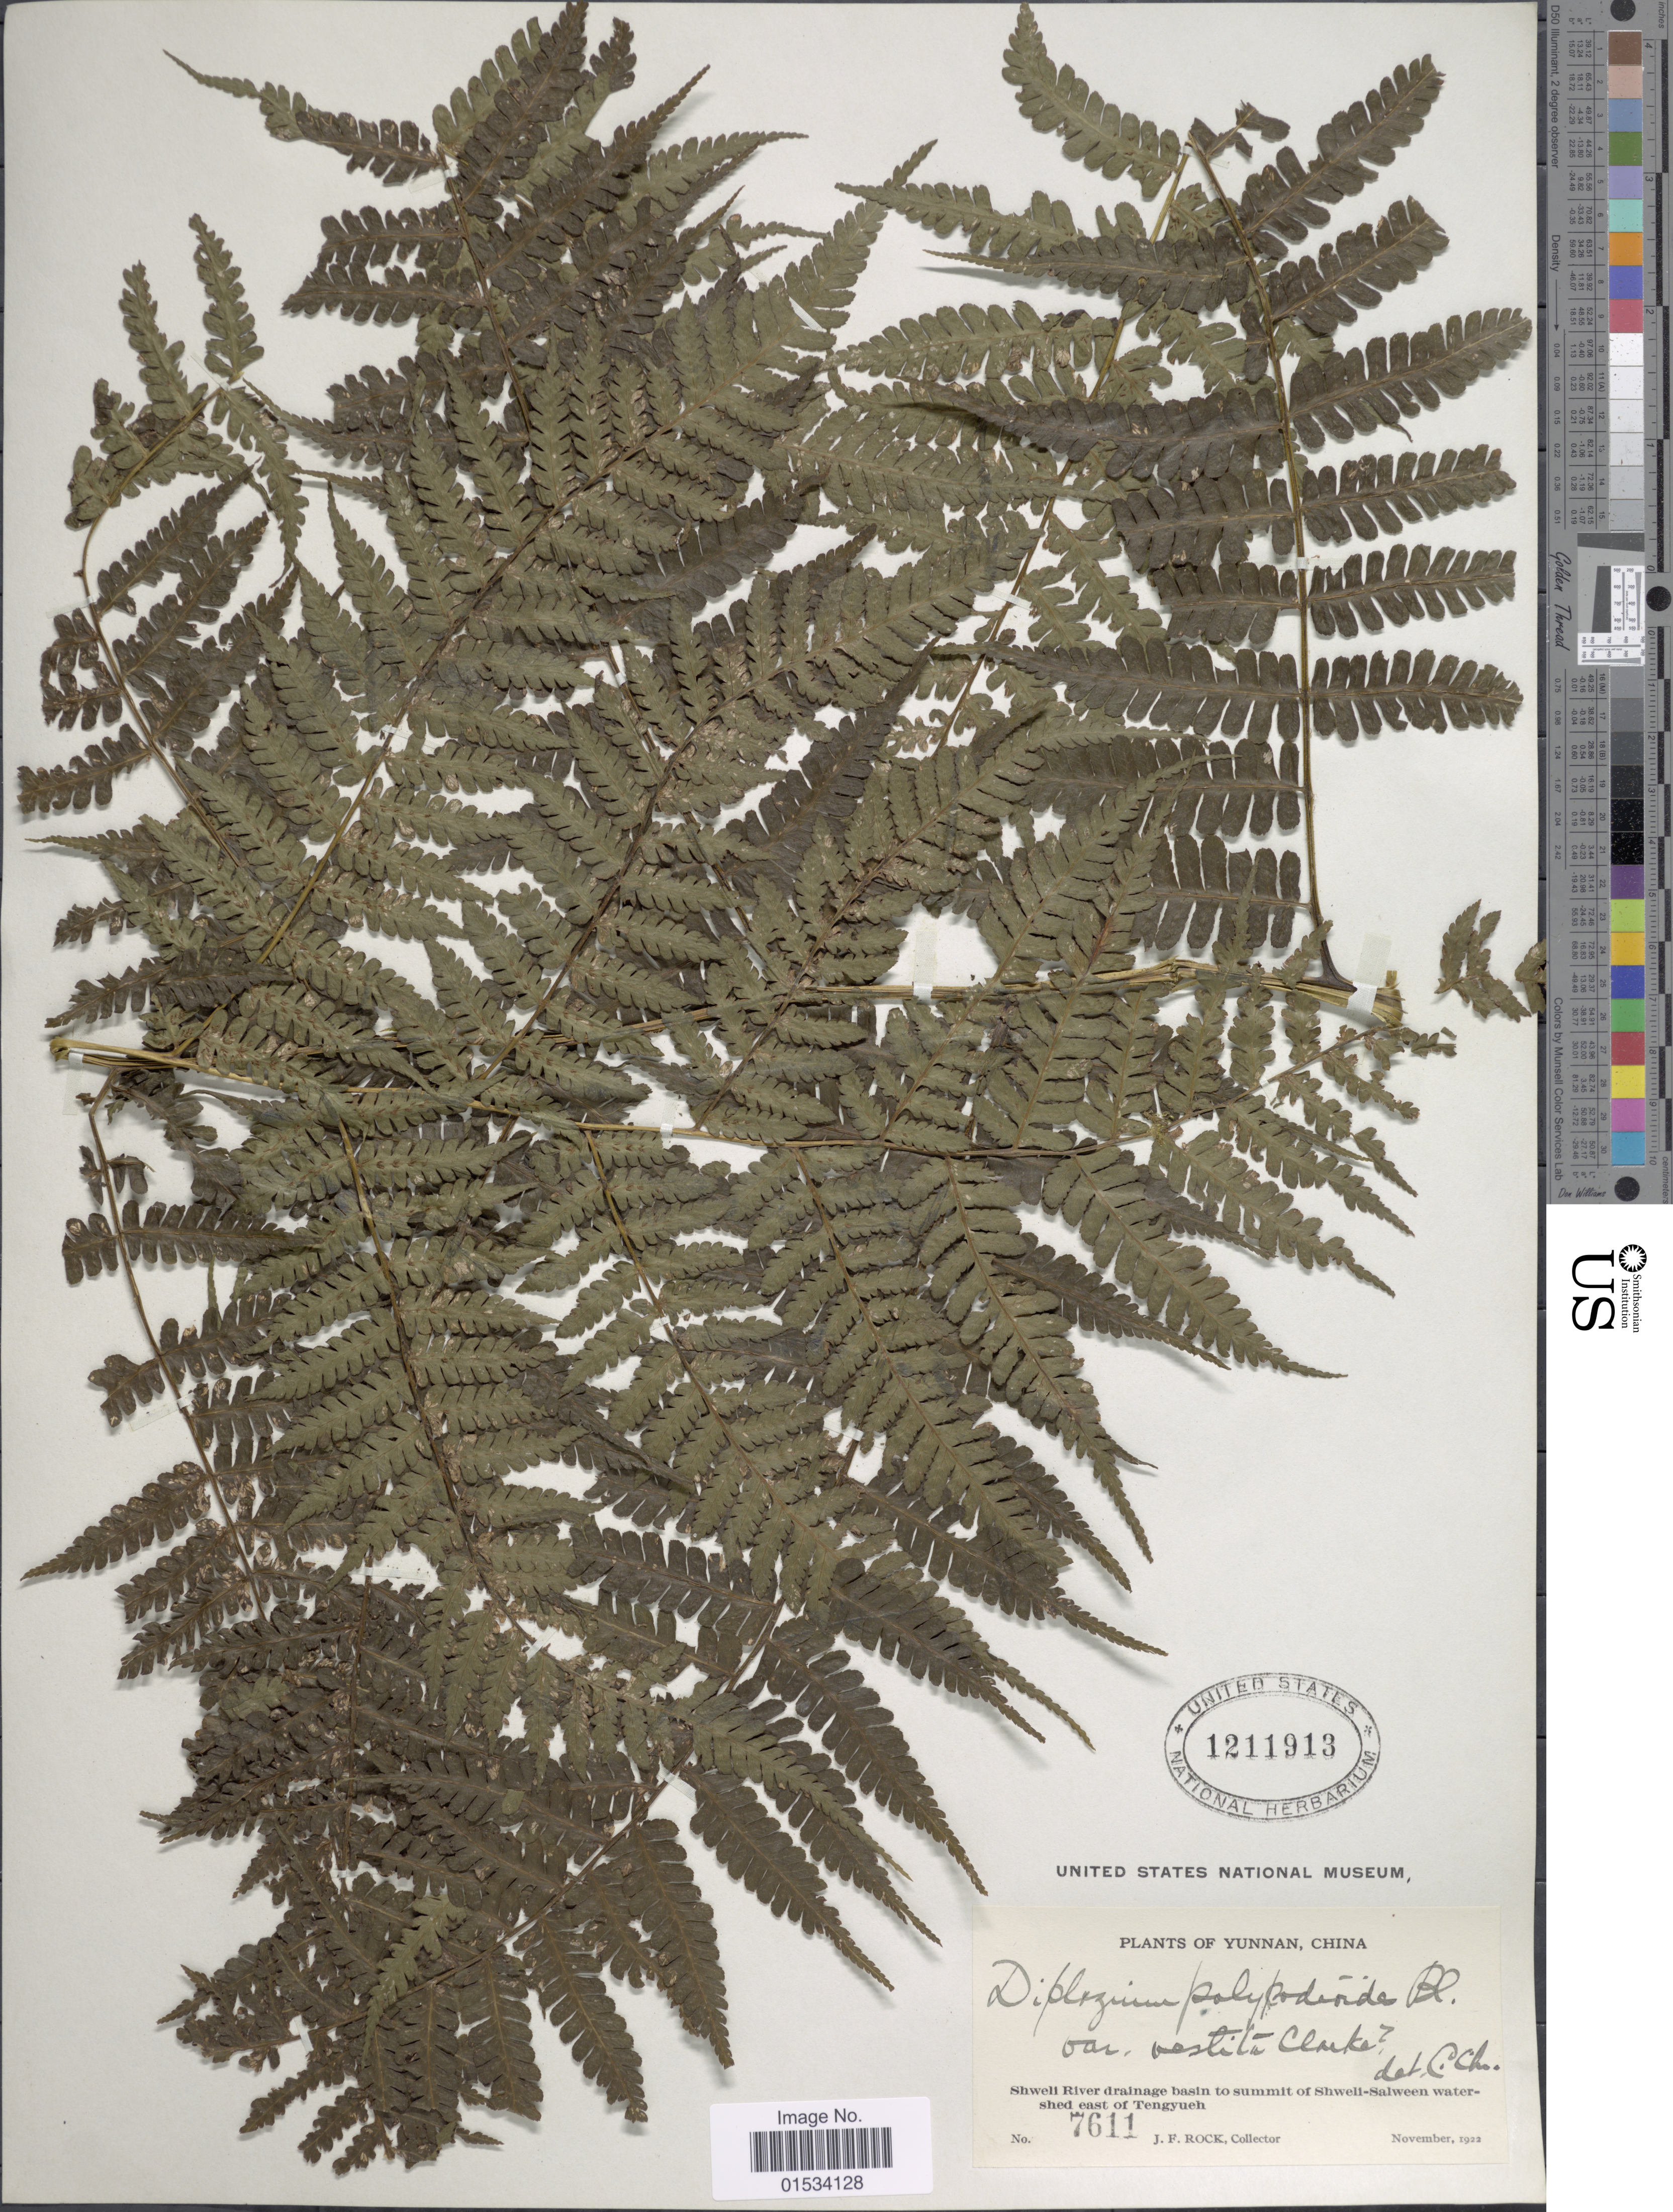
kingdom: Plantae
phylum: Tracheophyta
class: Polypodiopsida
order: Polypodiales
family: Athyriaceae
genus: Diplazium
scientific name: Diplazium polypodioides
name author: Blume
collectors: J. Rock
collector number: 7611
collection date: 1922-11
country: China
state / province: Yunnan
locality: Shwelli River drainage basin to summit of Shwelli-Salween watershed east of Tengyueh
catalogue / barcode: US 1211913